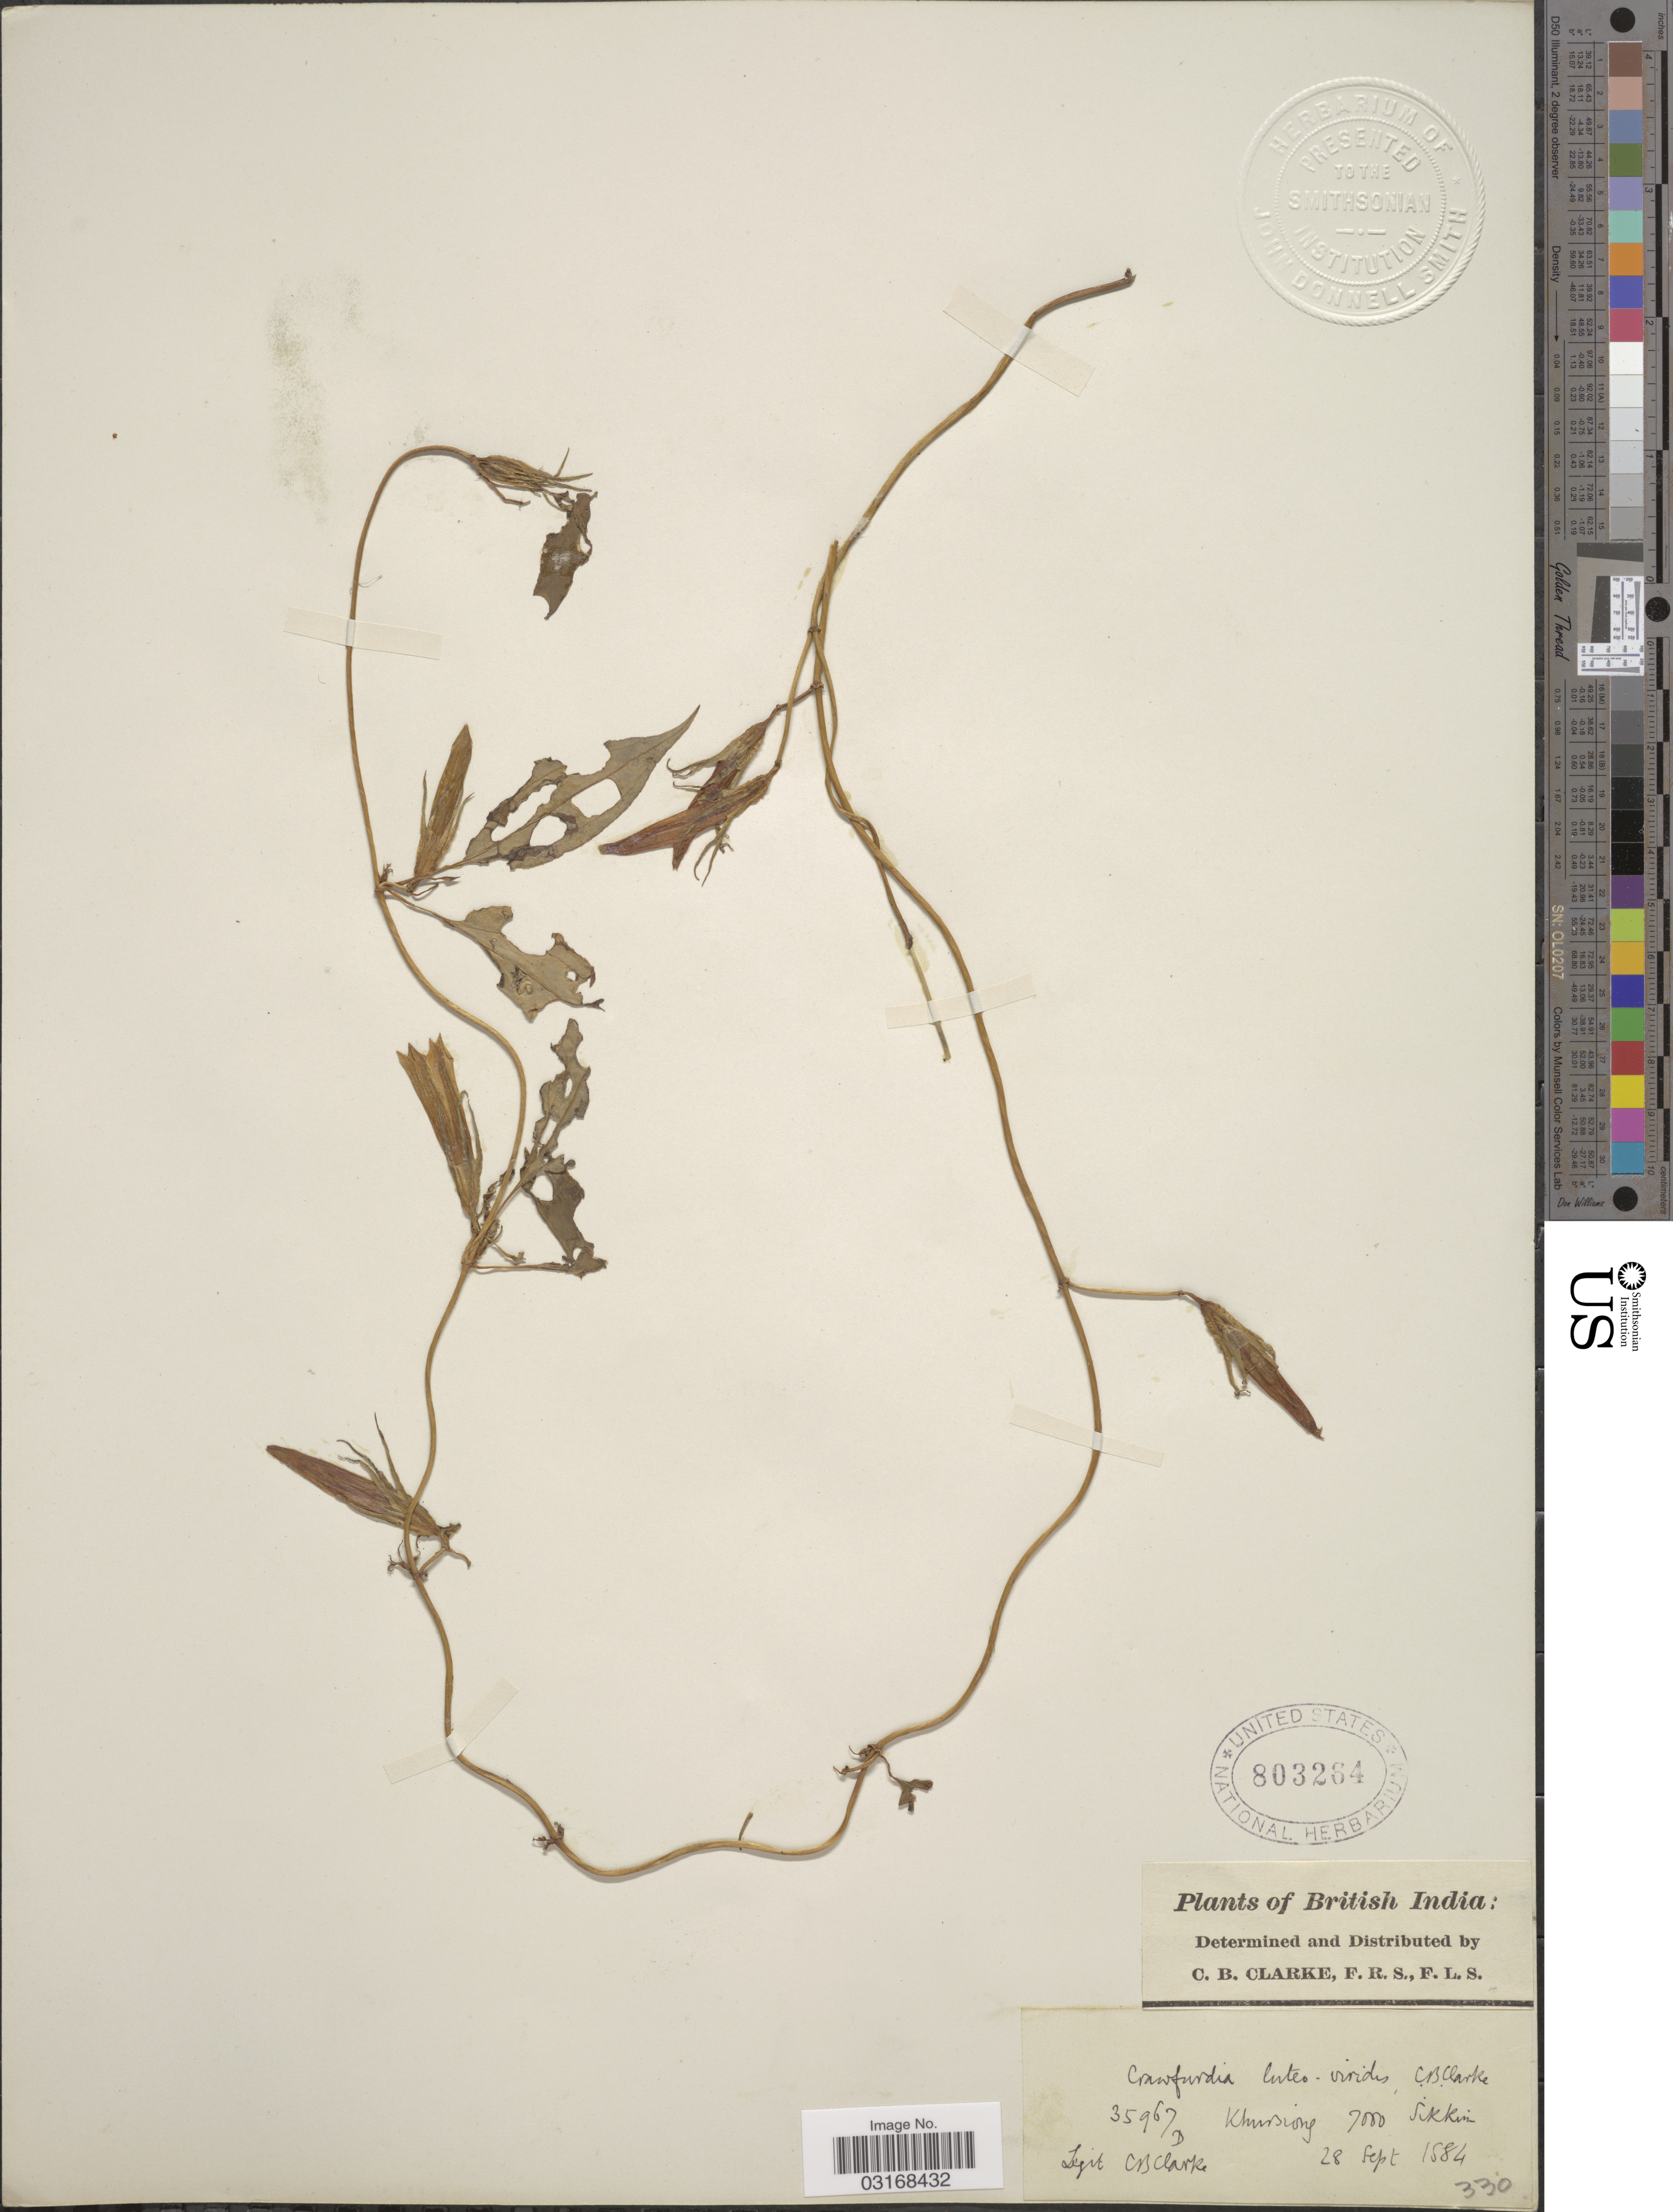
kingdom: Plantae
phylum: Tracheophyta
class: Magnoliopsida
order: Gentianales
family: Gentianaceae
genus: Crawfurdia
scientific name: Crawfurdia luteo-viridis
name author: C.B. Clarke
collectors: C. B. Clarke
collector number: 35967D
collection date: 1884-09-28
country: India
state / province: Sikkim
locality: British India. Khursiong Sikkim.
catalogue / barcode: US 803264